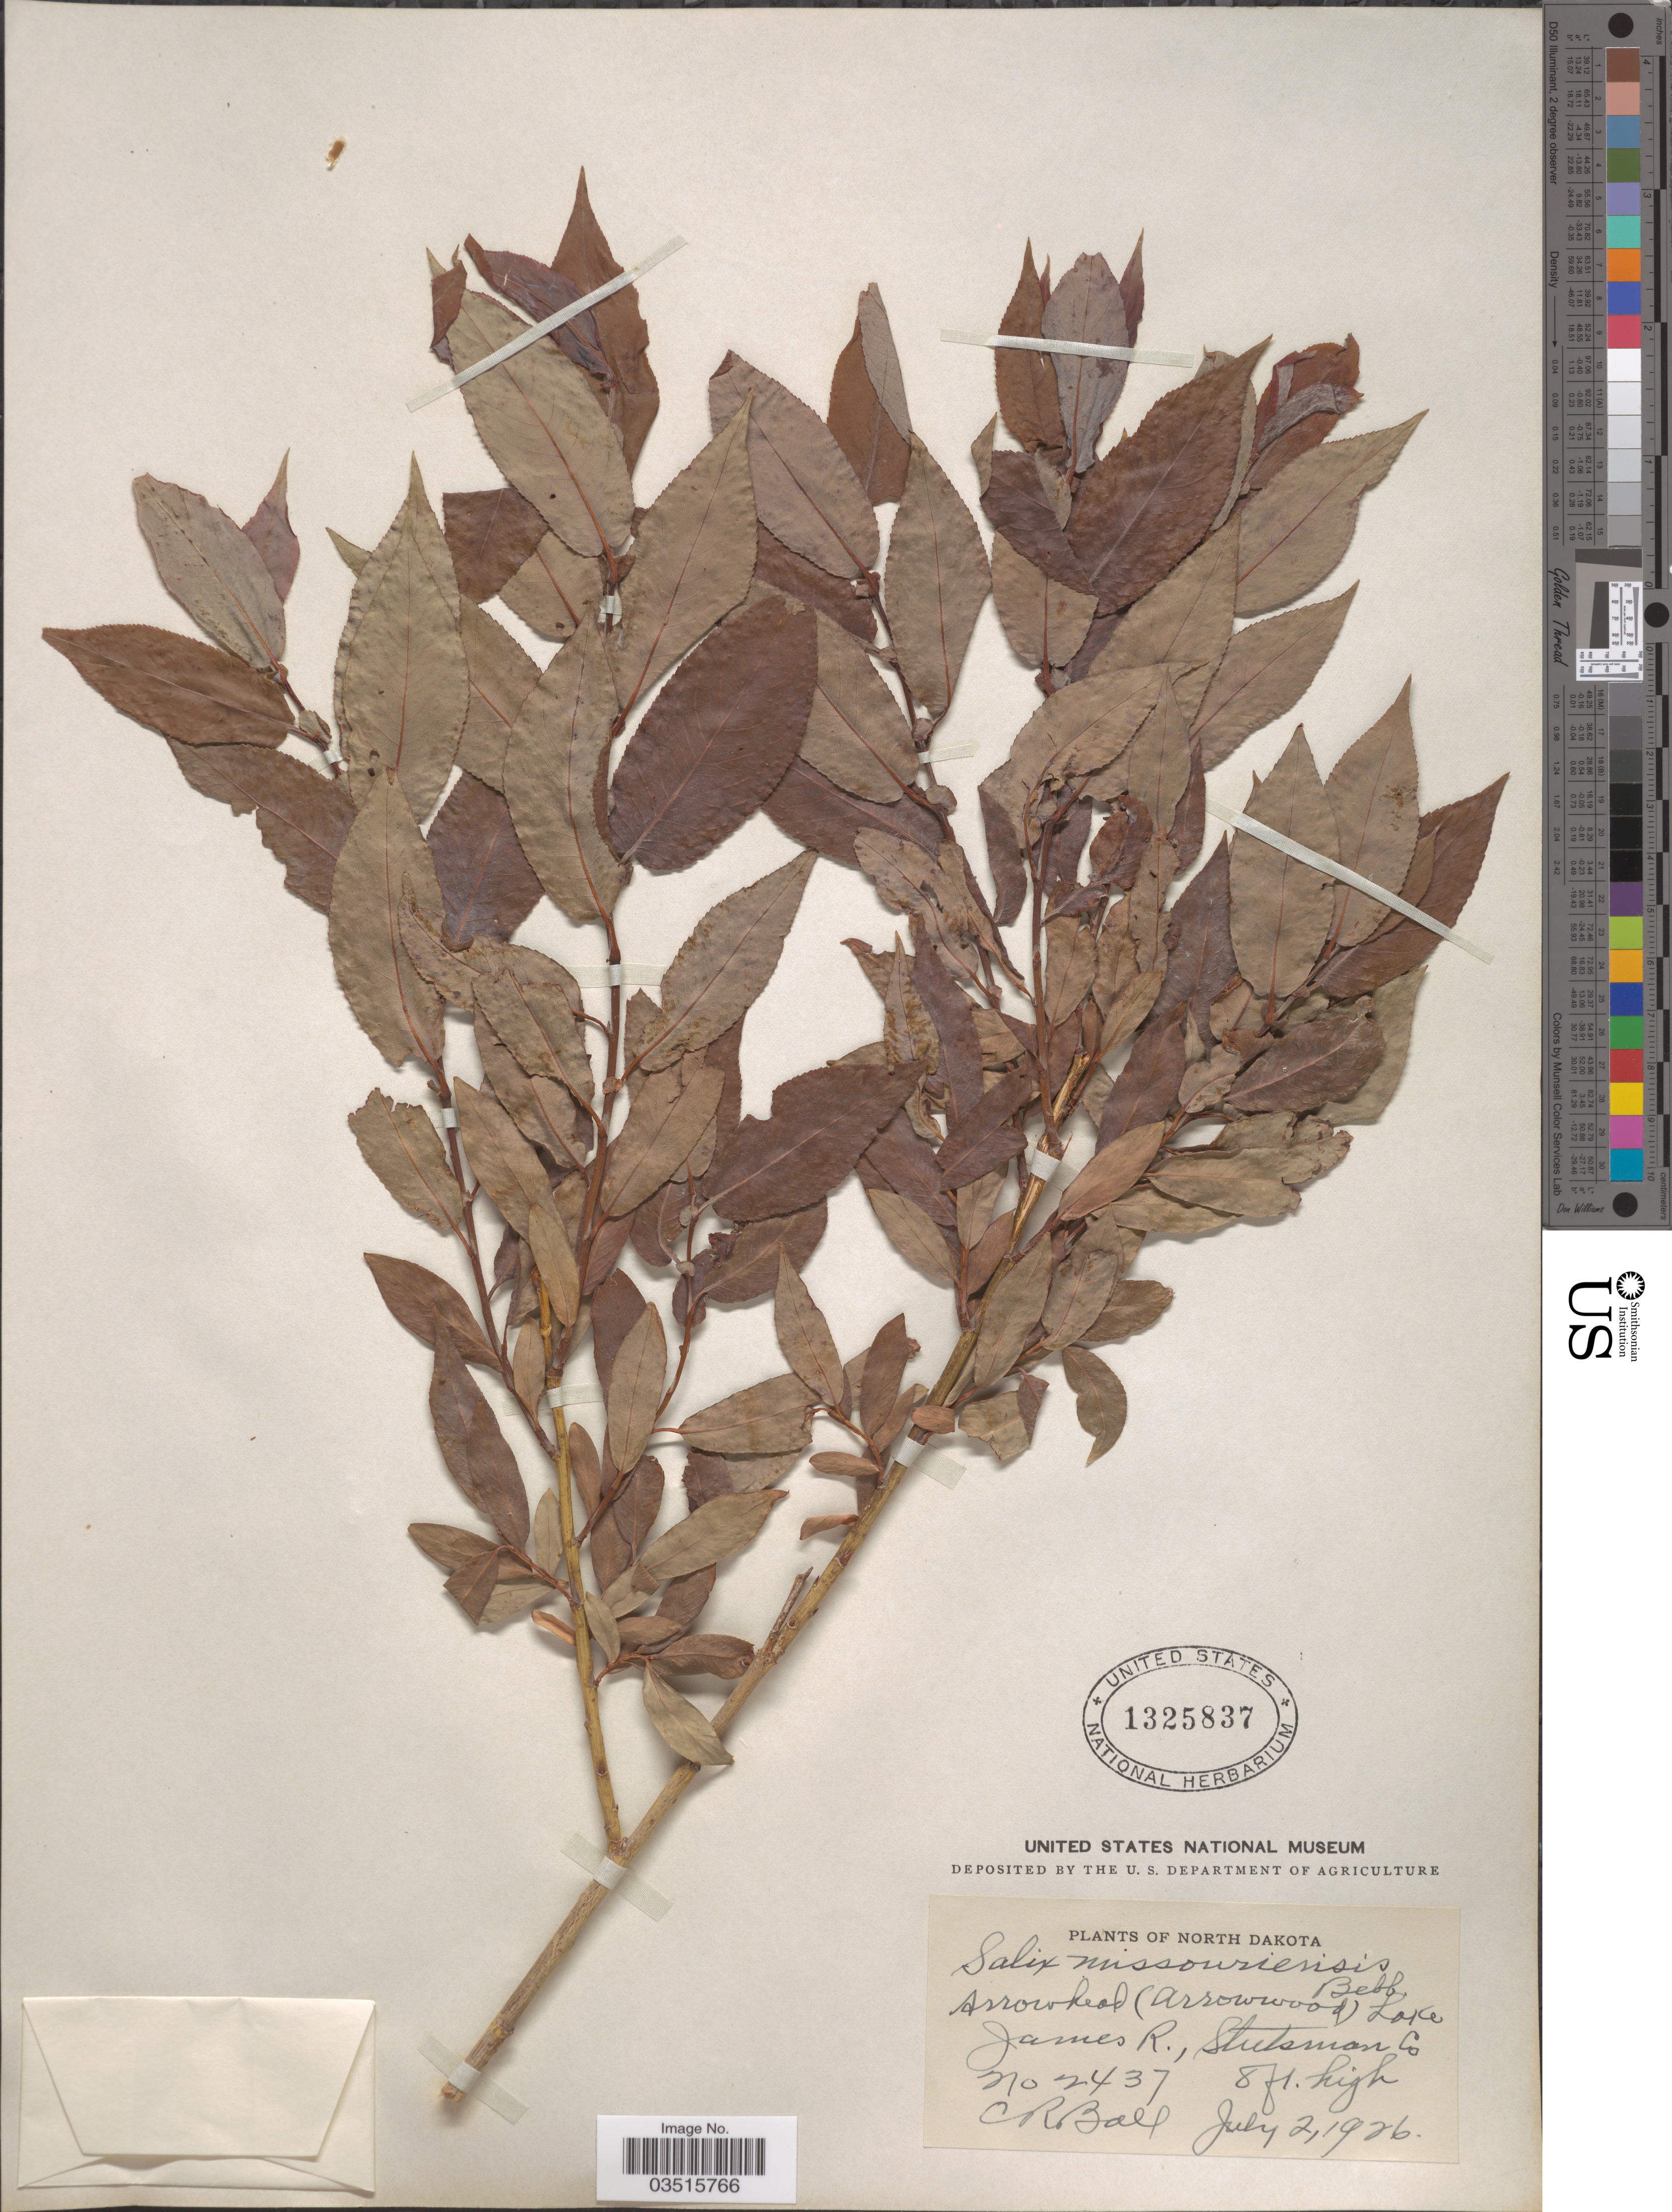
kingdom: Plantae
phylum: Tracheophyta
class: Magnoliopsida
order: Malpighiales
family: Salicaceae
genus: Salix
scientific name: Salix missouriensis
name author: Bebb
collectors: C. R. Ball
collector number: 2437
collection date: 1926-07-02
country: United States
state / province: North Dakota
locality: Arrowhead (Arrowwood) Lake James R., Stutsman Co.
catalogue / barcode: US 1325837